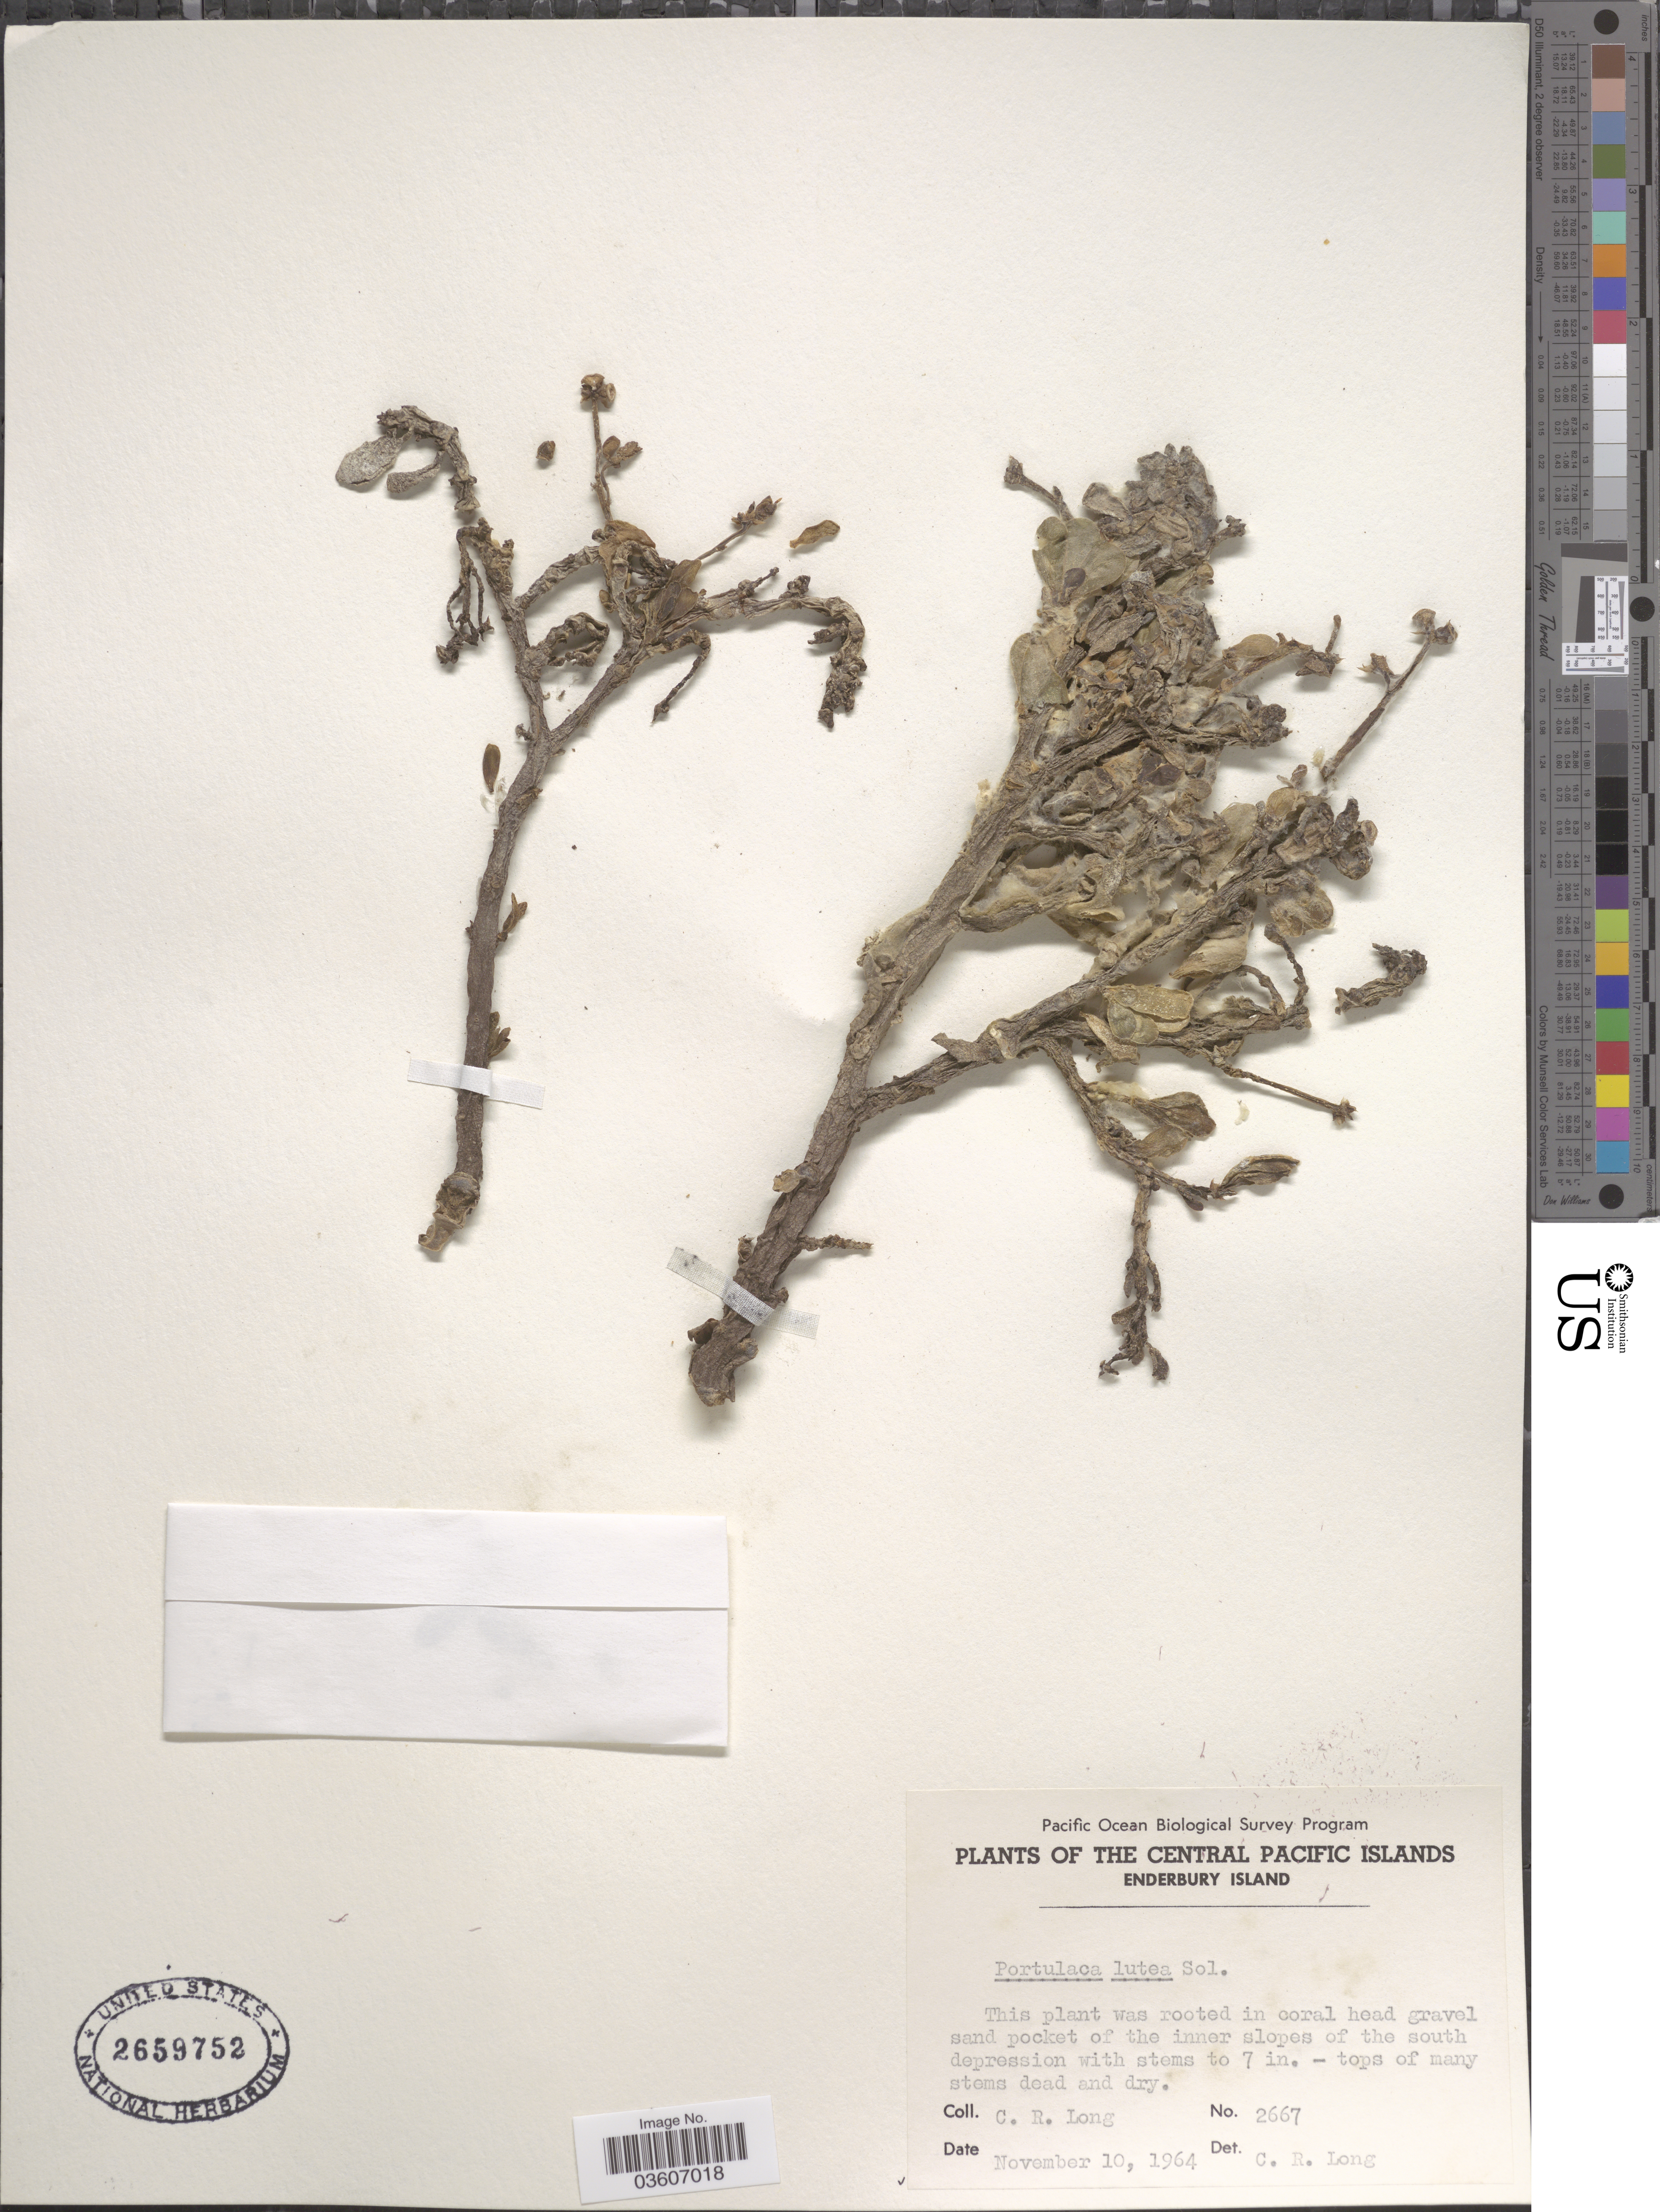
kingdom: Plantae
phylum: Tracheophyta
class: Magnoliopsida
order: Caryophyllales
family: Portulacaceae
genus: Portulaca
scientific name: Portulaca lutea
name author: Sol. ex G. Forst.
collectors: C. R. Long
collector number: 2667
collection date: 1964-11-10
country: Kiribati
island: Enderbury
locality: The Central Pacific Islands. Enderbury Island. The inner slopes of the south depression.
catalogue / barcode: US 2659752